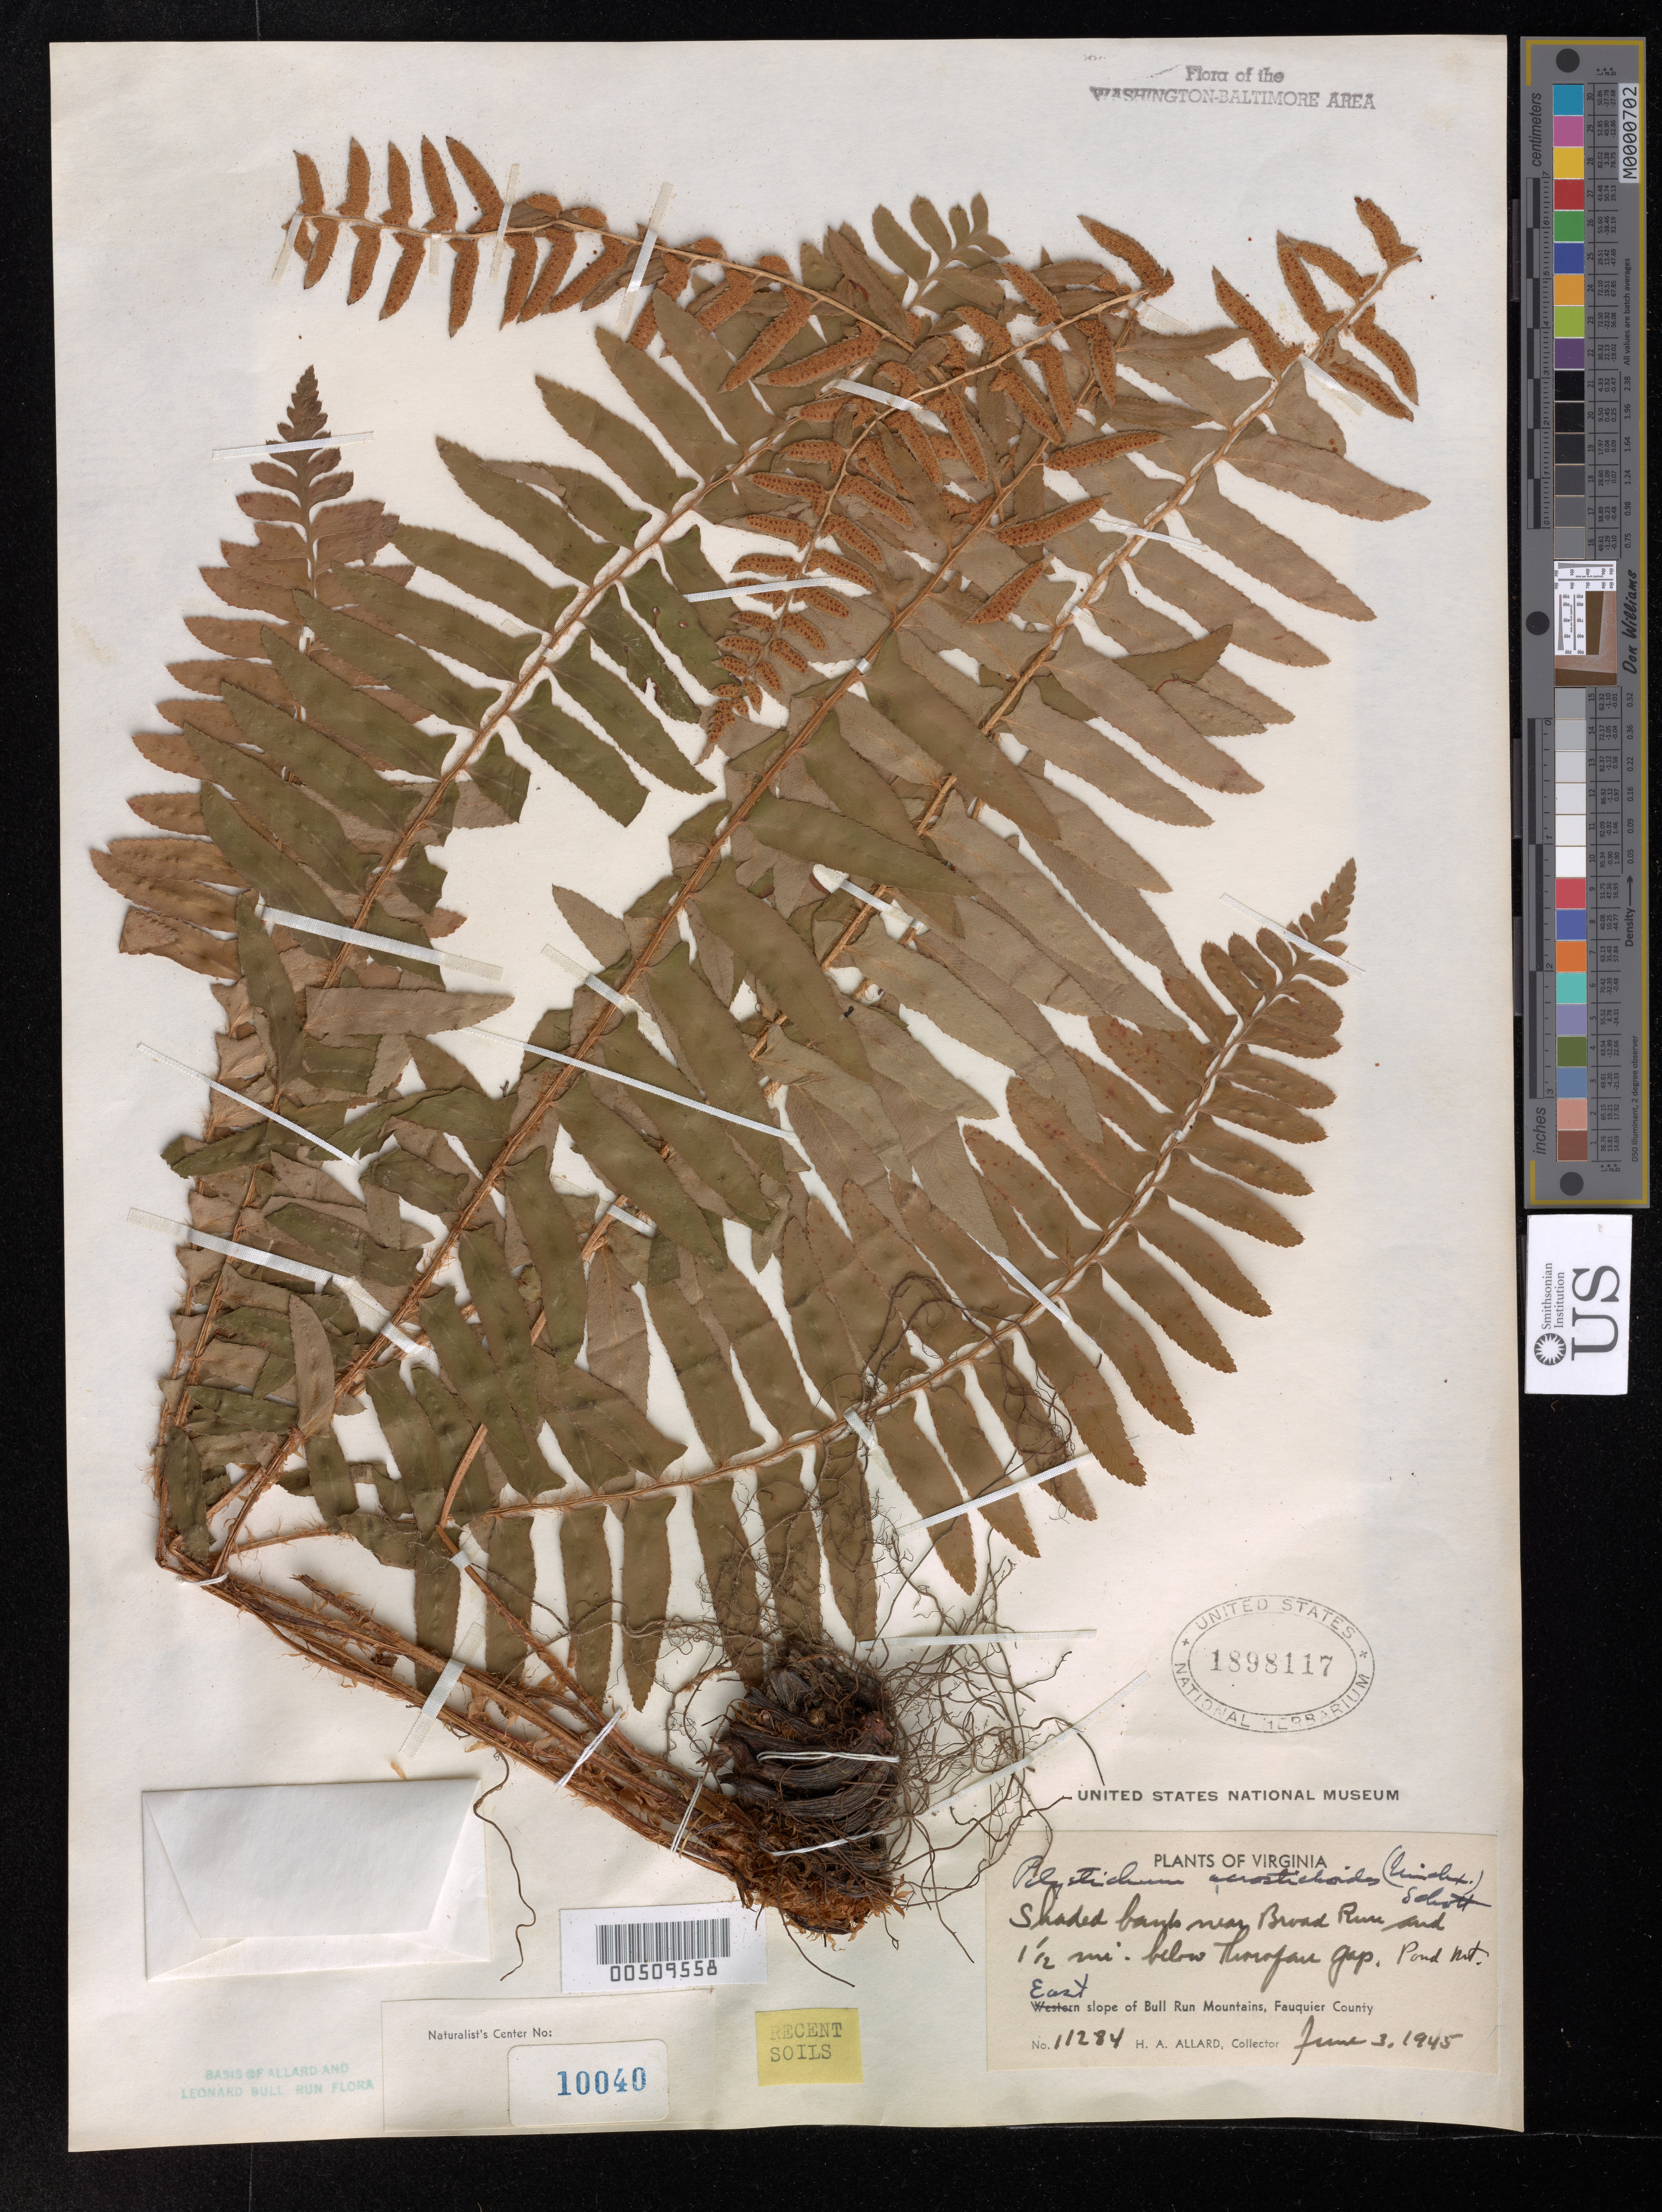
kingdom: Plantae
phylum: Tracheophyta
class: Polypodiopsida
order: Polypodiales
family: Dryopteridaceae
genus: Polystichum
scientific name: Polystichum acrostichoides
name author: (Michx.) Schott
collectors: H. A. Allard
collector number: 11284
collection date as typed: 03 Jun 1945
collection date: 1945-06-03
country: United States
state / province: Virginia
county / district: Fauquier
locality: Bull Run Mountains, near Broad Run and 1.5 mi. below Thorofare Gap, Pond Mt. Bull Run Mts.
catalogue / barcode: US 1898117